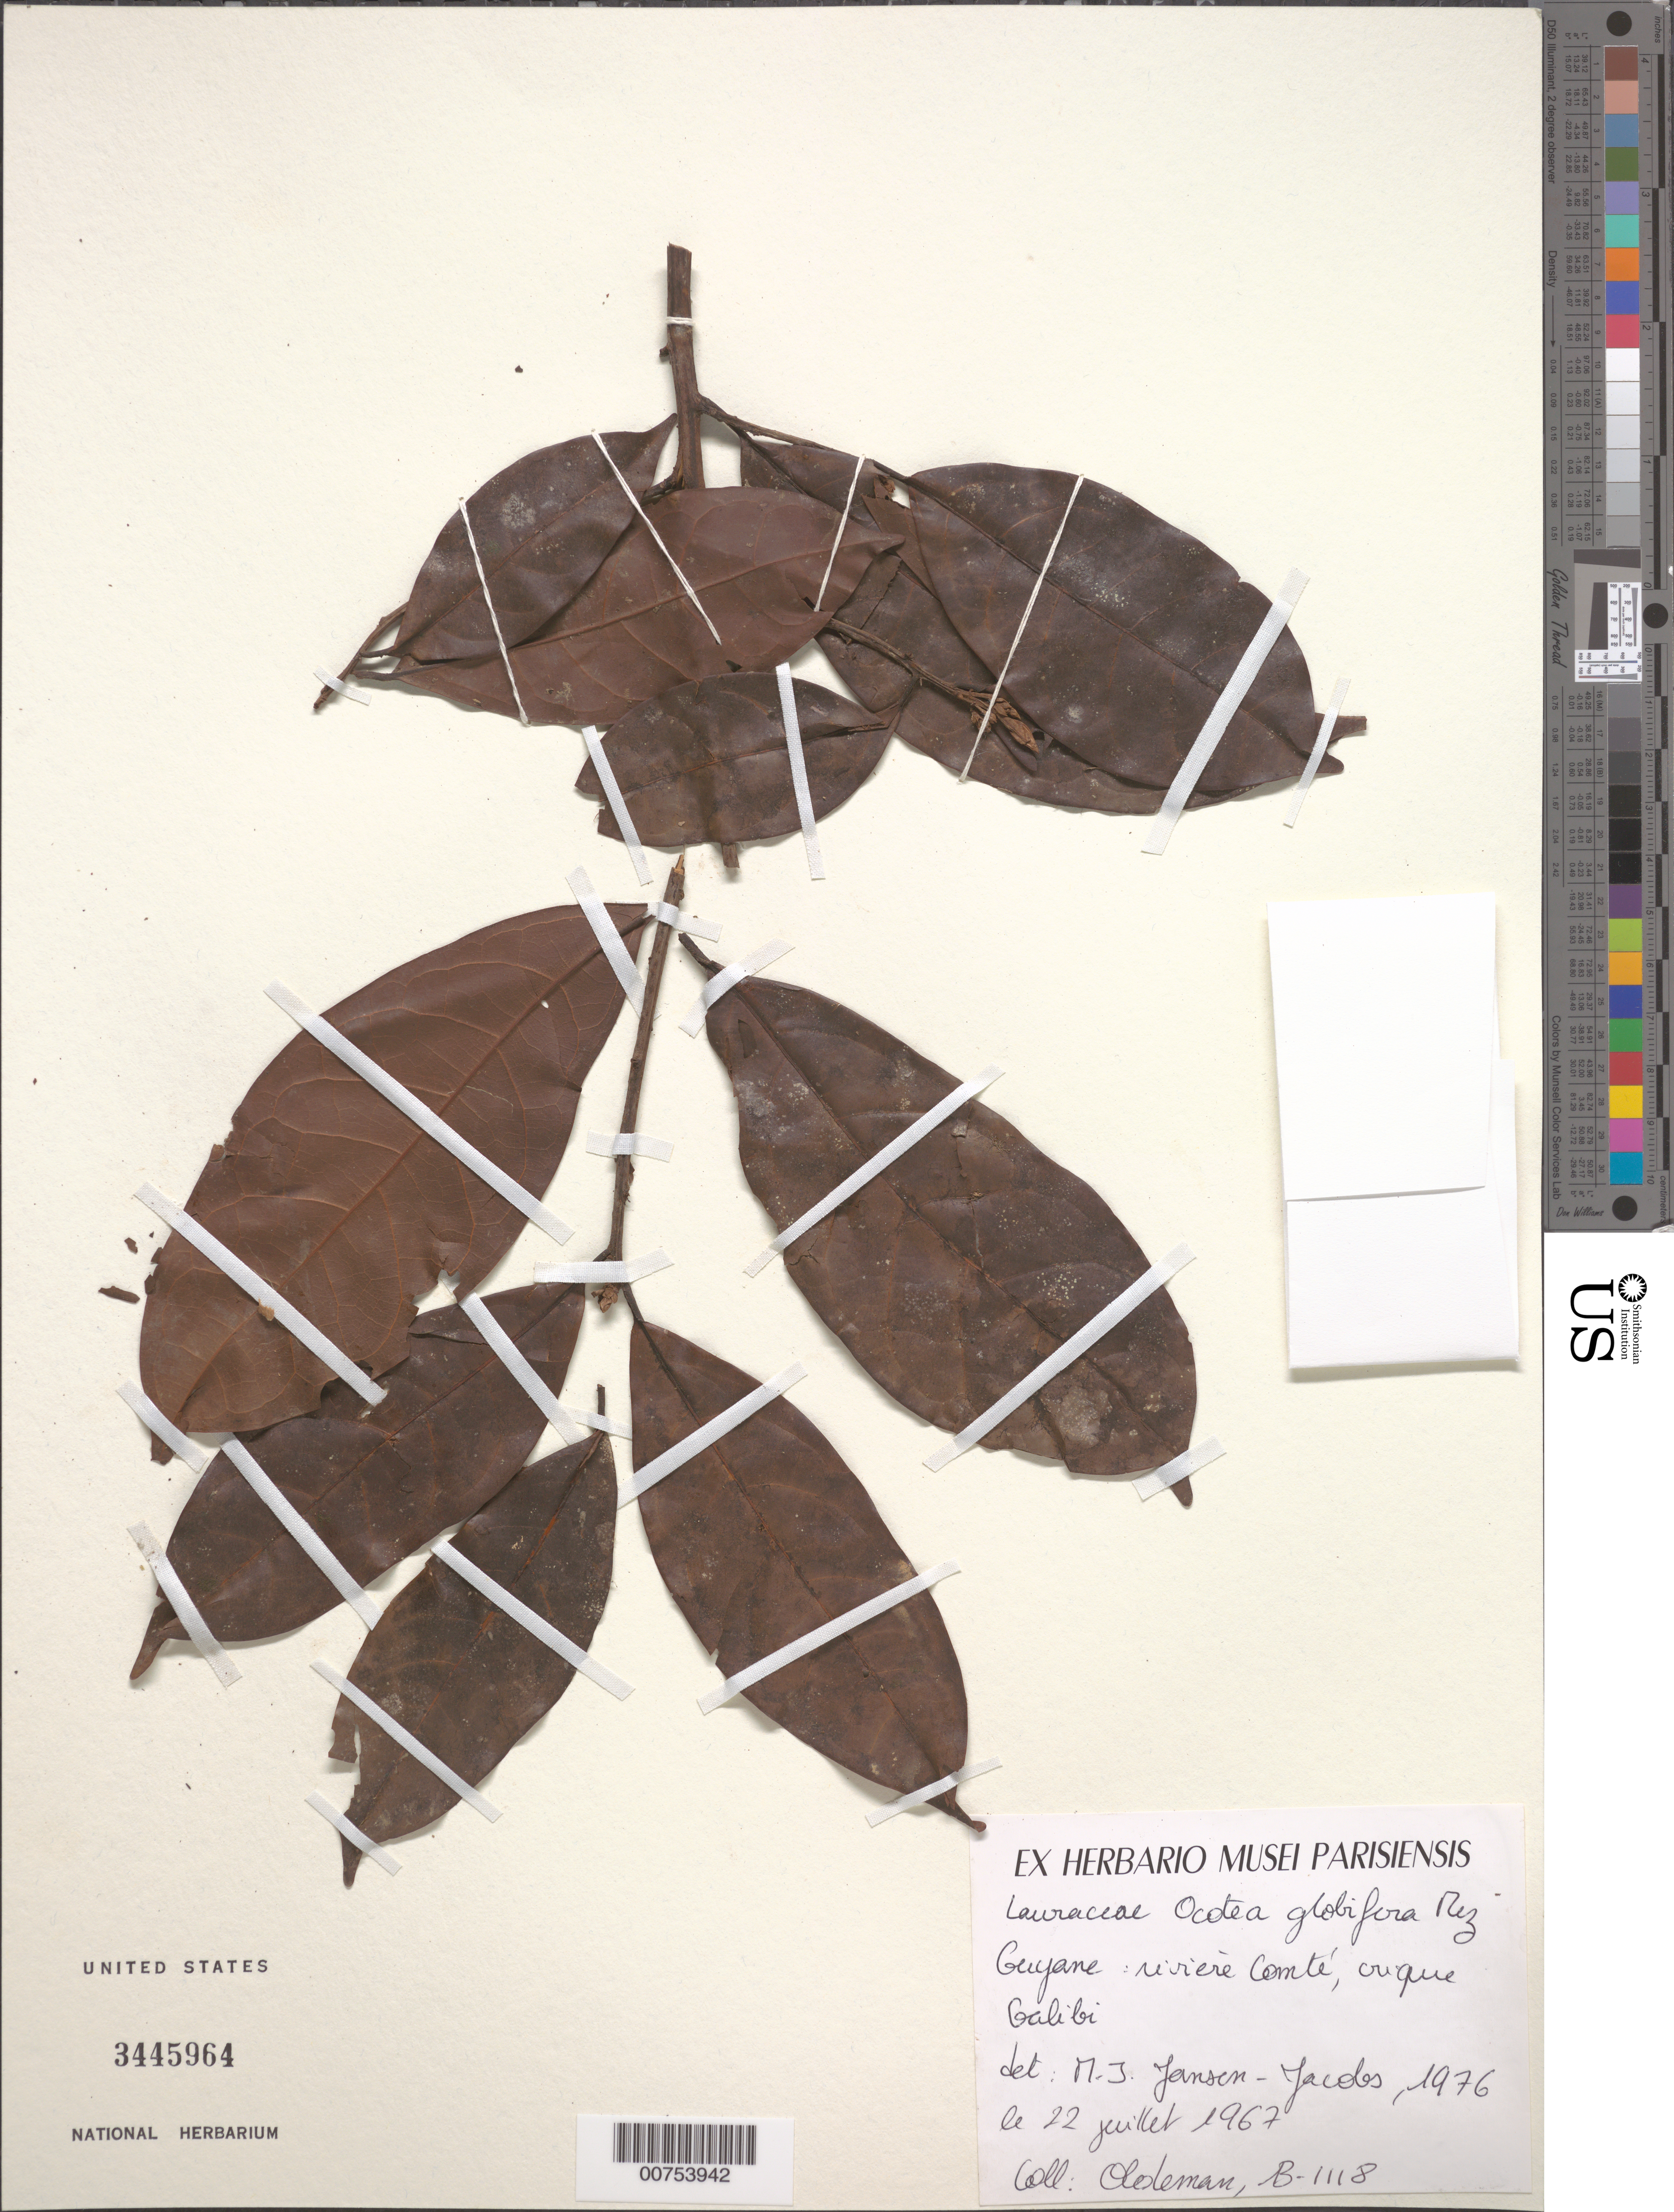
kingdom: Plantae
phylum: Tracheophyta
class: Magnoliopsida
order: Laurales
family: Lauraceae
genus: Ocotea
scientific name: Ocotea globifera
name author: Mez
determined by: Jansen-Jacobs, M. J., (U), Nationaal Herbarium Nederland, Utrecht University branch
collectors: R. Oldeman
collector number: B 1118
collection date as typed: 22-Jul-67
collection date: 1967-07-22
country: French Guiana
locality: Crique Galibi, Riv. Comté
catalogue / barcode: US 3445964